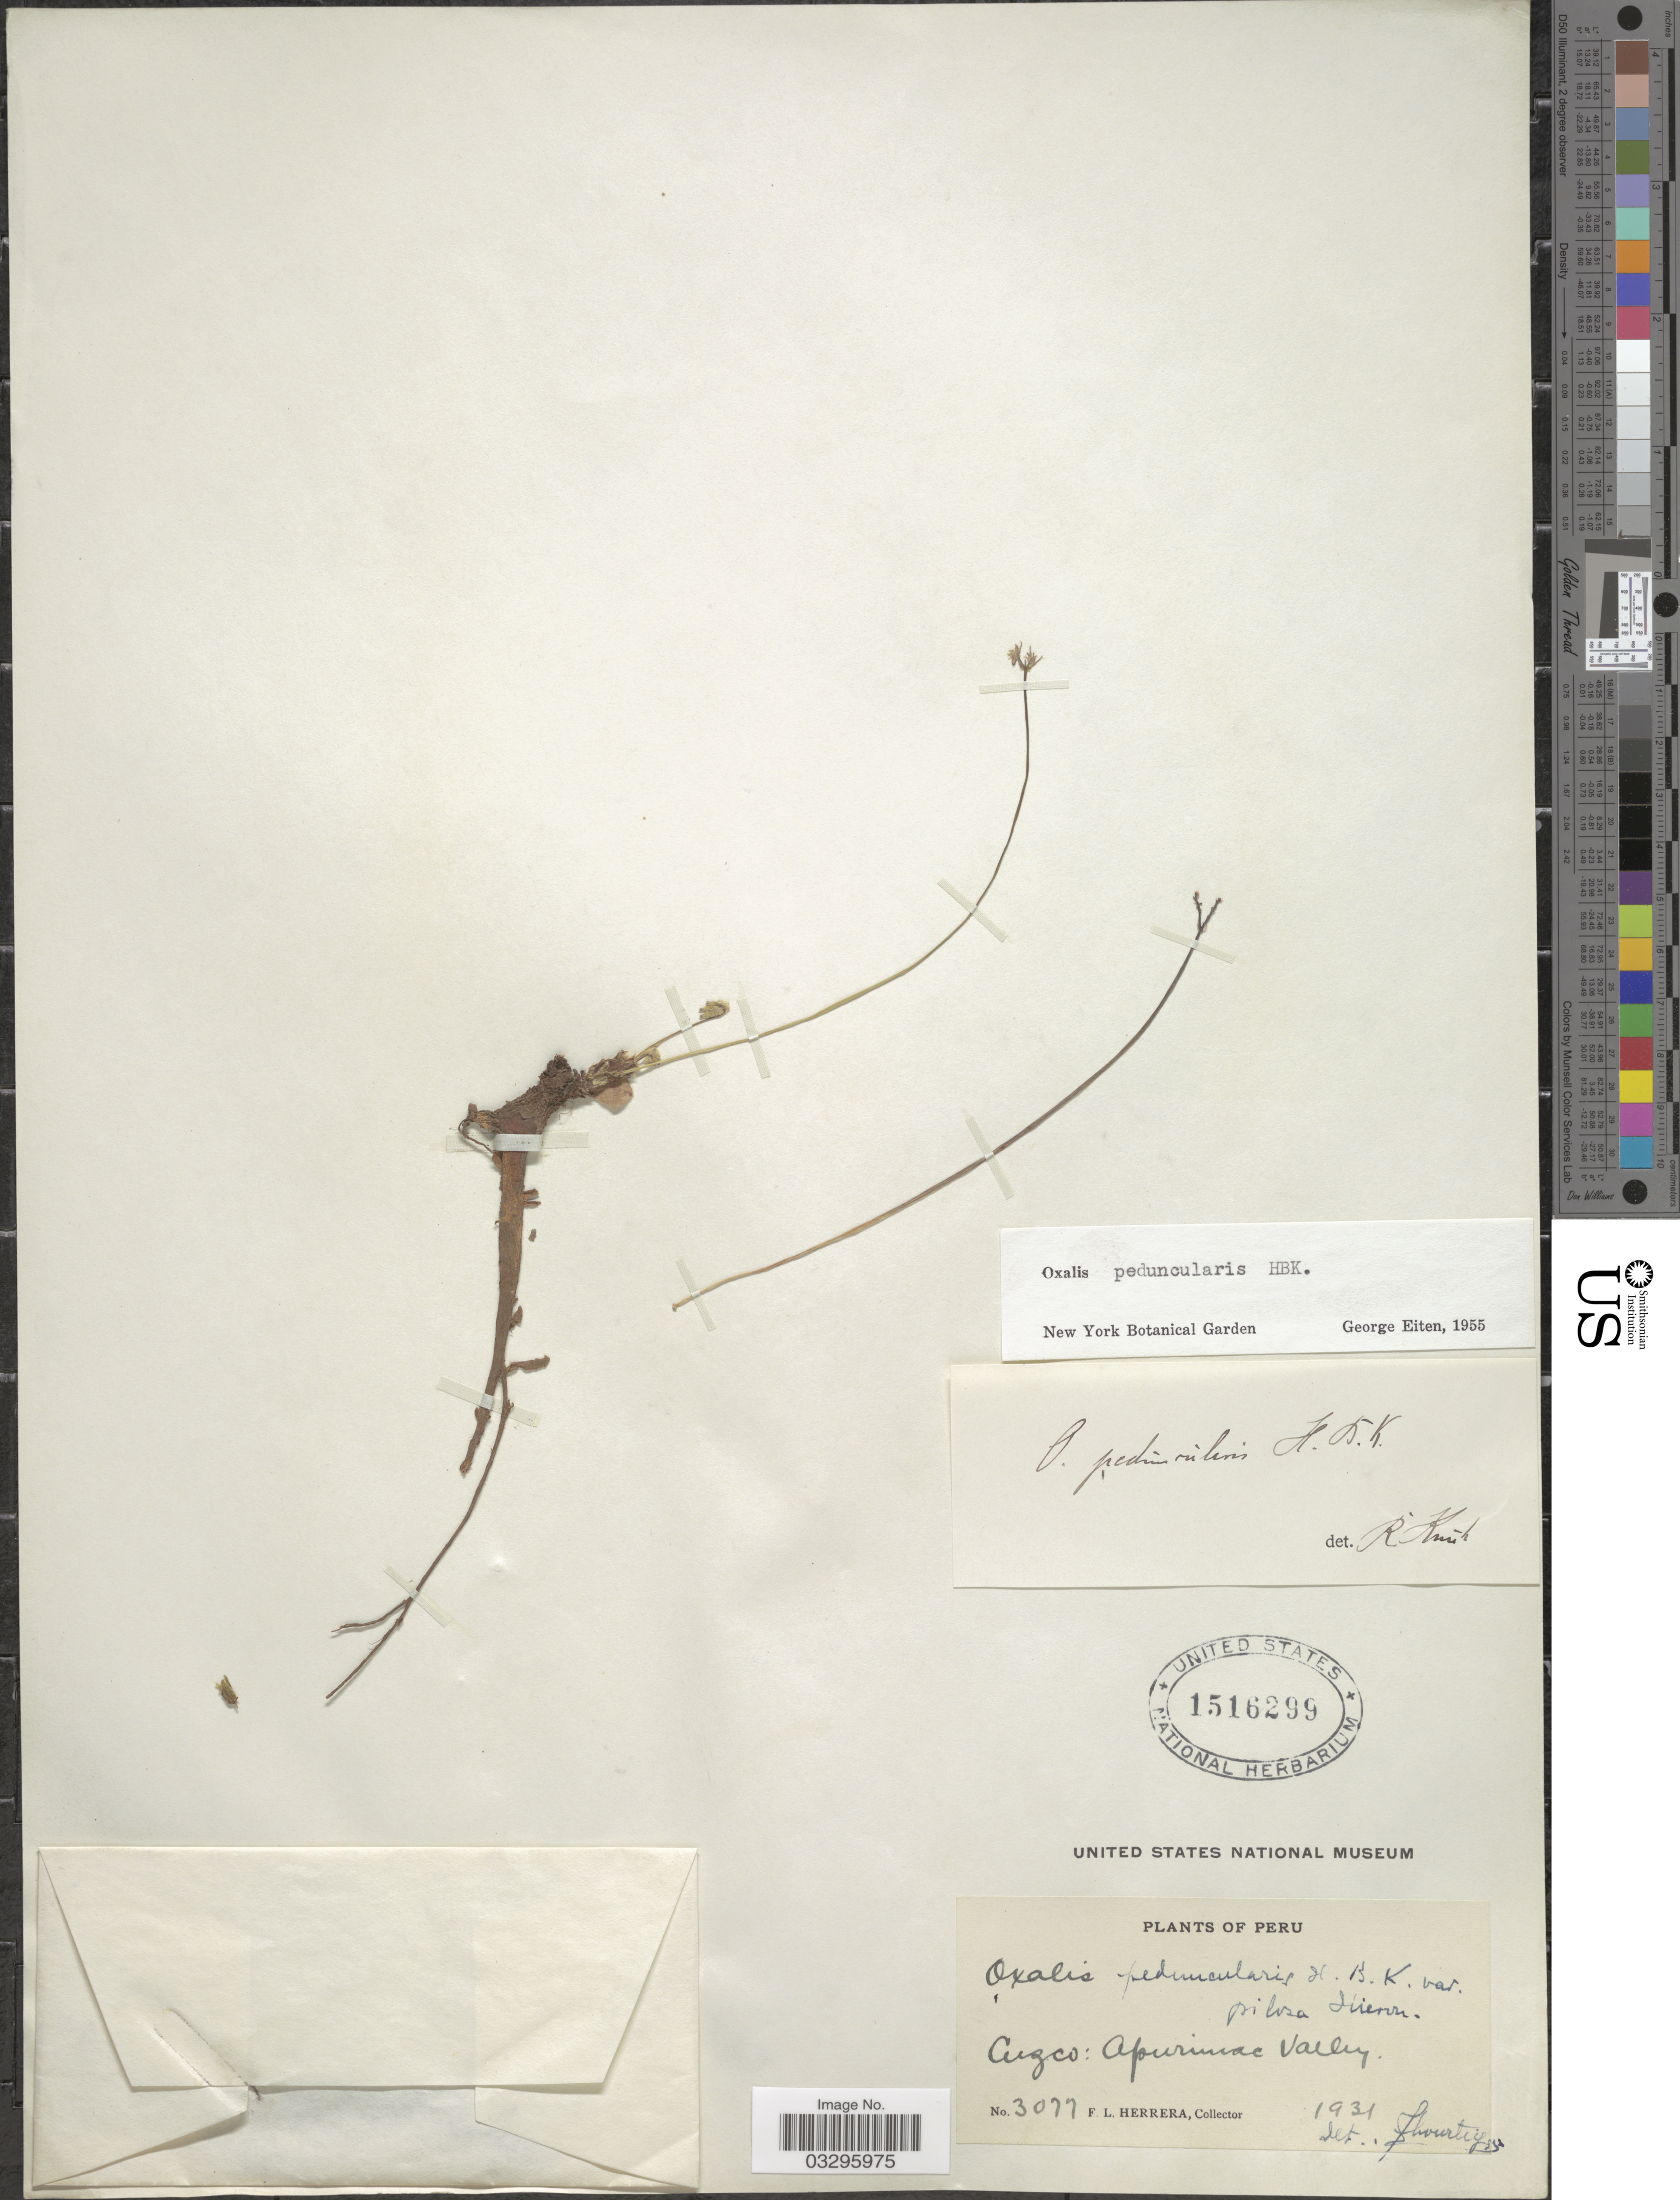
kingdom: Plantae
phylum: Tracheophyta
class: Magnoliopsida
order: Oxalidales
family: Oxalidaceae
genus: Oxalis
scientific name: Oxalis peduncularis var. pilosa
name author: Hieron.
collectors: F. L. Herrera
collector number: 3077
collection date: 1931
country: Peru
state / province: Cusco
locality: Cuzco: Apurimac Valley.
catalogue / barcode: US 1516299